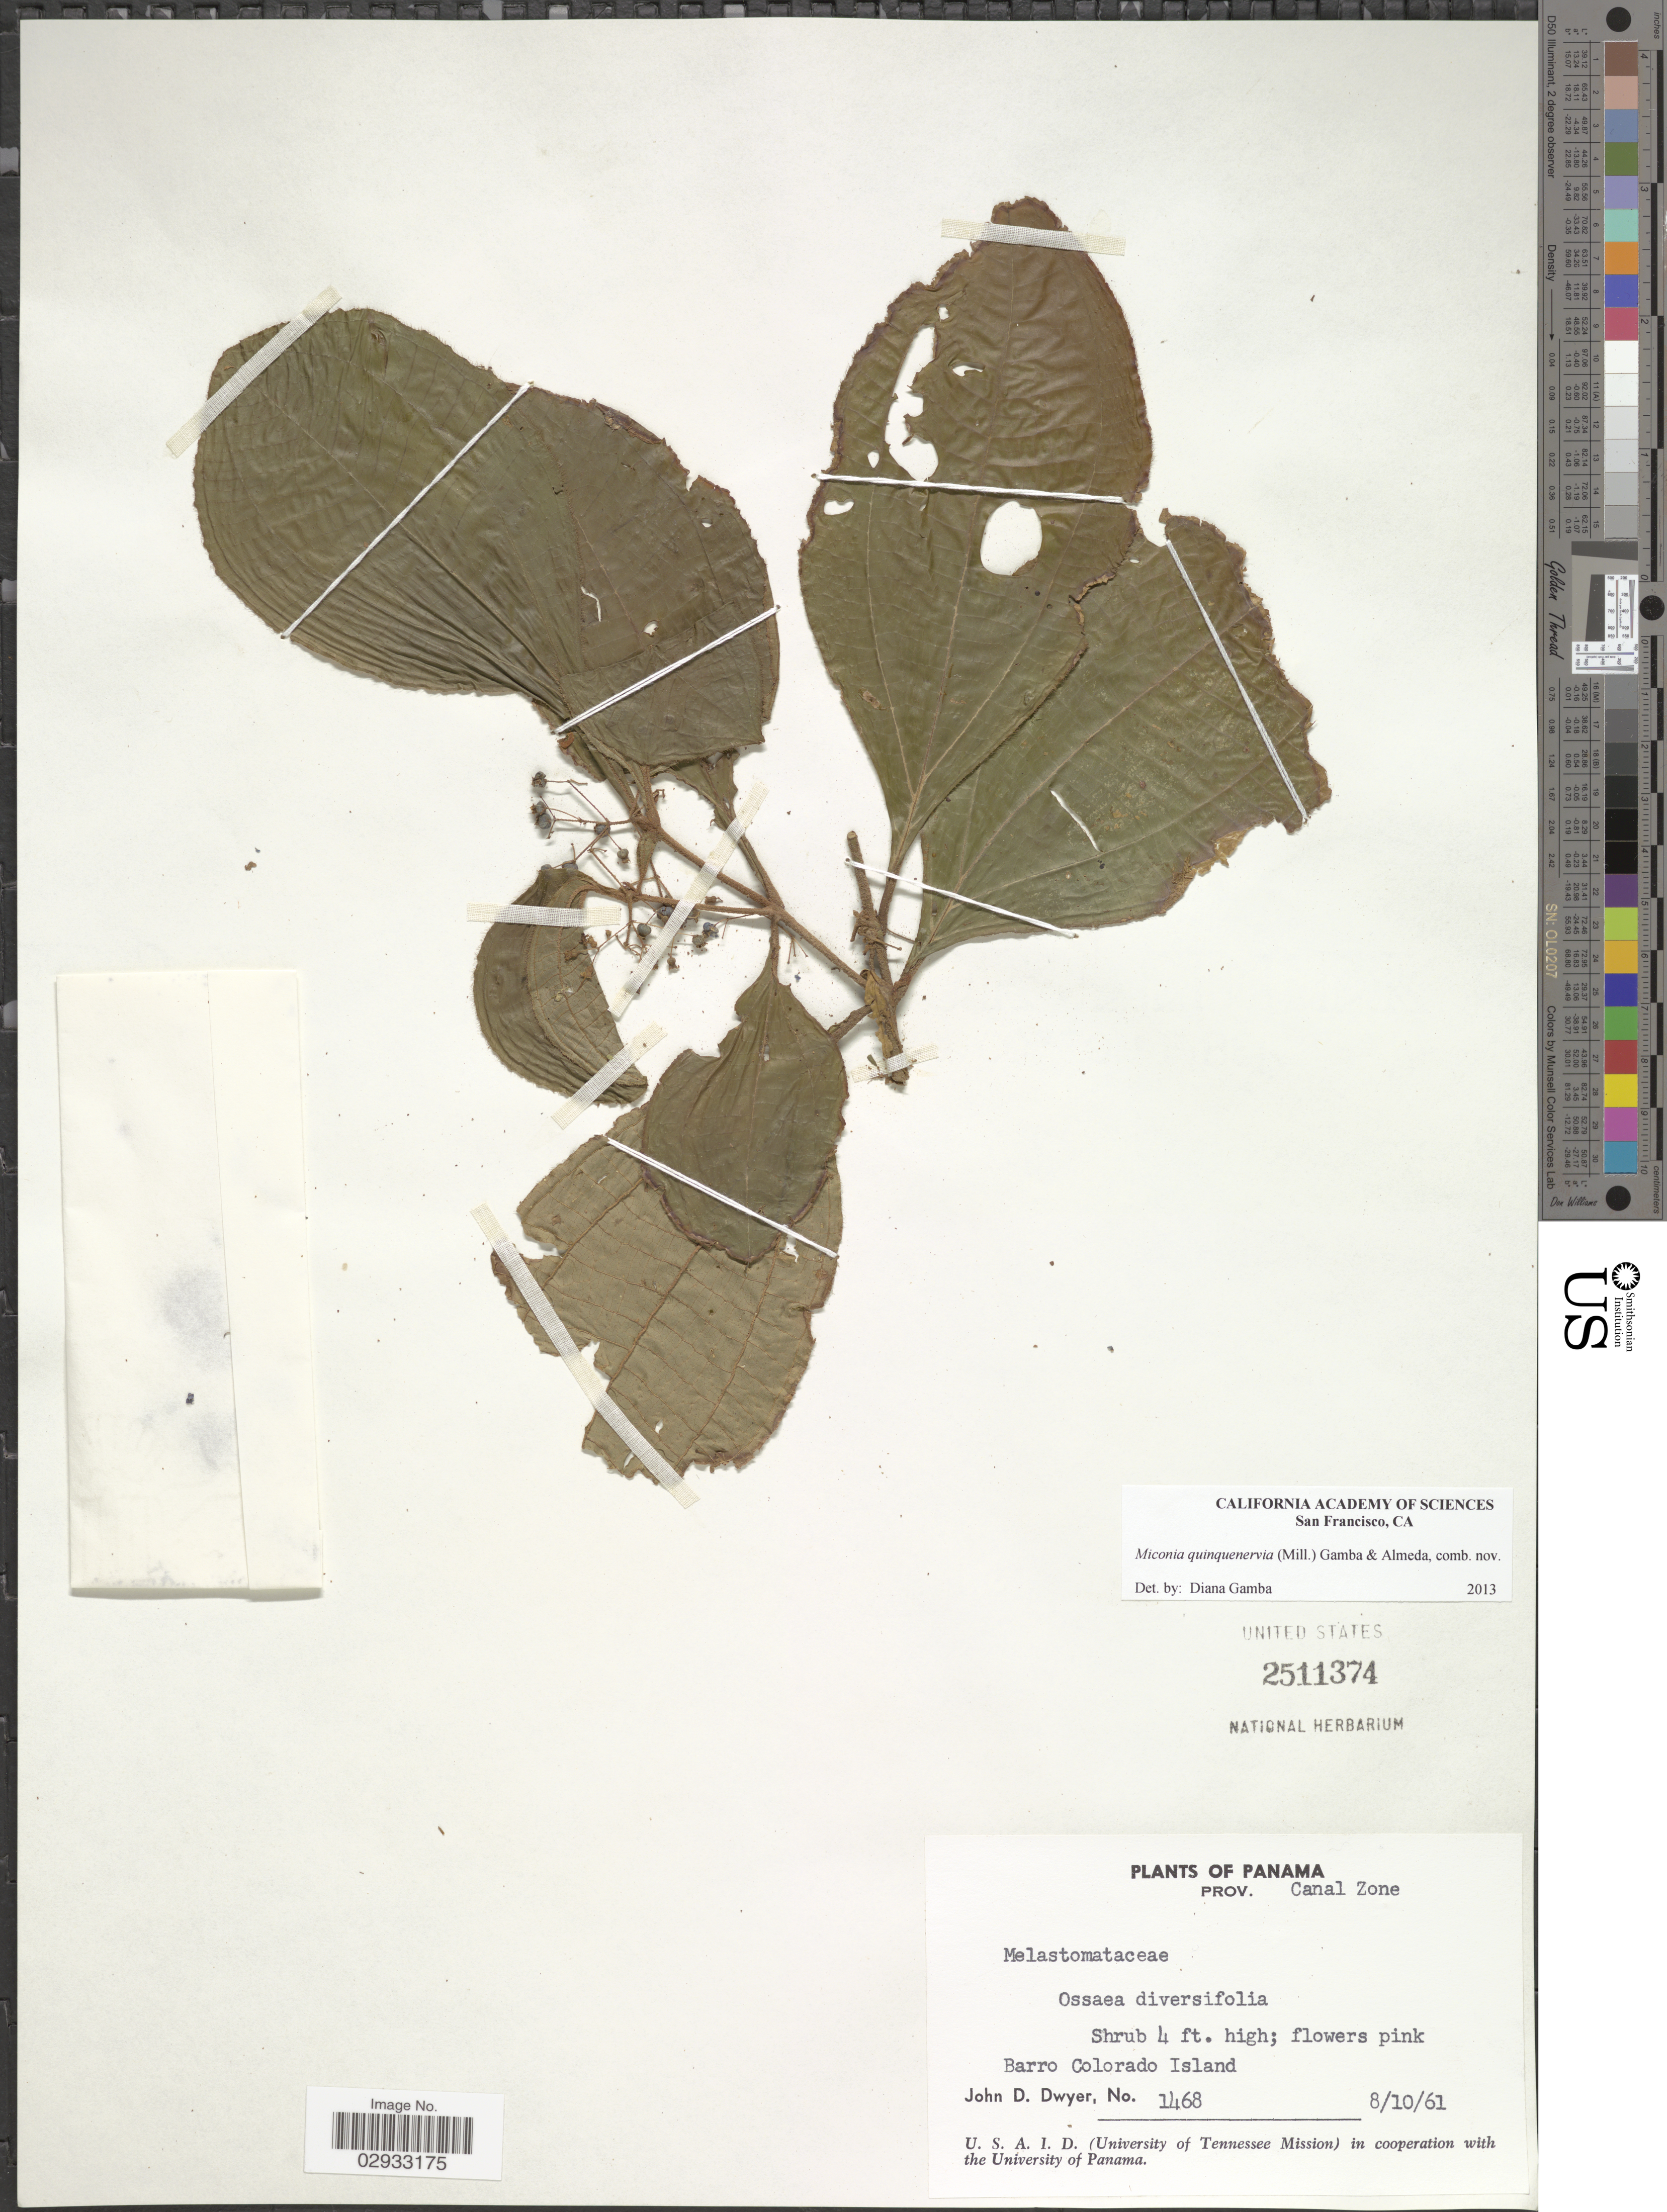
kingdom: Plantae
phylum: Tracheophyta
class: Magnoliopsida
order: Myrtales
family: Melastomataceae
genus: Miconia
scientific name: Miconia quinquenervia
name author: (Mill.) Gamba & Almeda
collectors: J. D. Dwyer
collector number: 1468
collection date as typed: Transcribed d/m/y: 8/10/61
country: Panama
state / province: Panamá Oeste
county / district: Canal Zone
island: Barro Colorado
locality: Prov. Canal Zone. [unsure placement] Barro Colorado Island.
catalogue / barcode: US 2511374